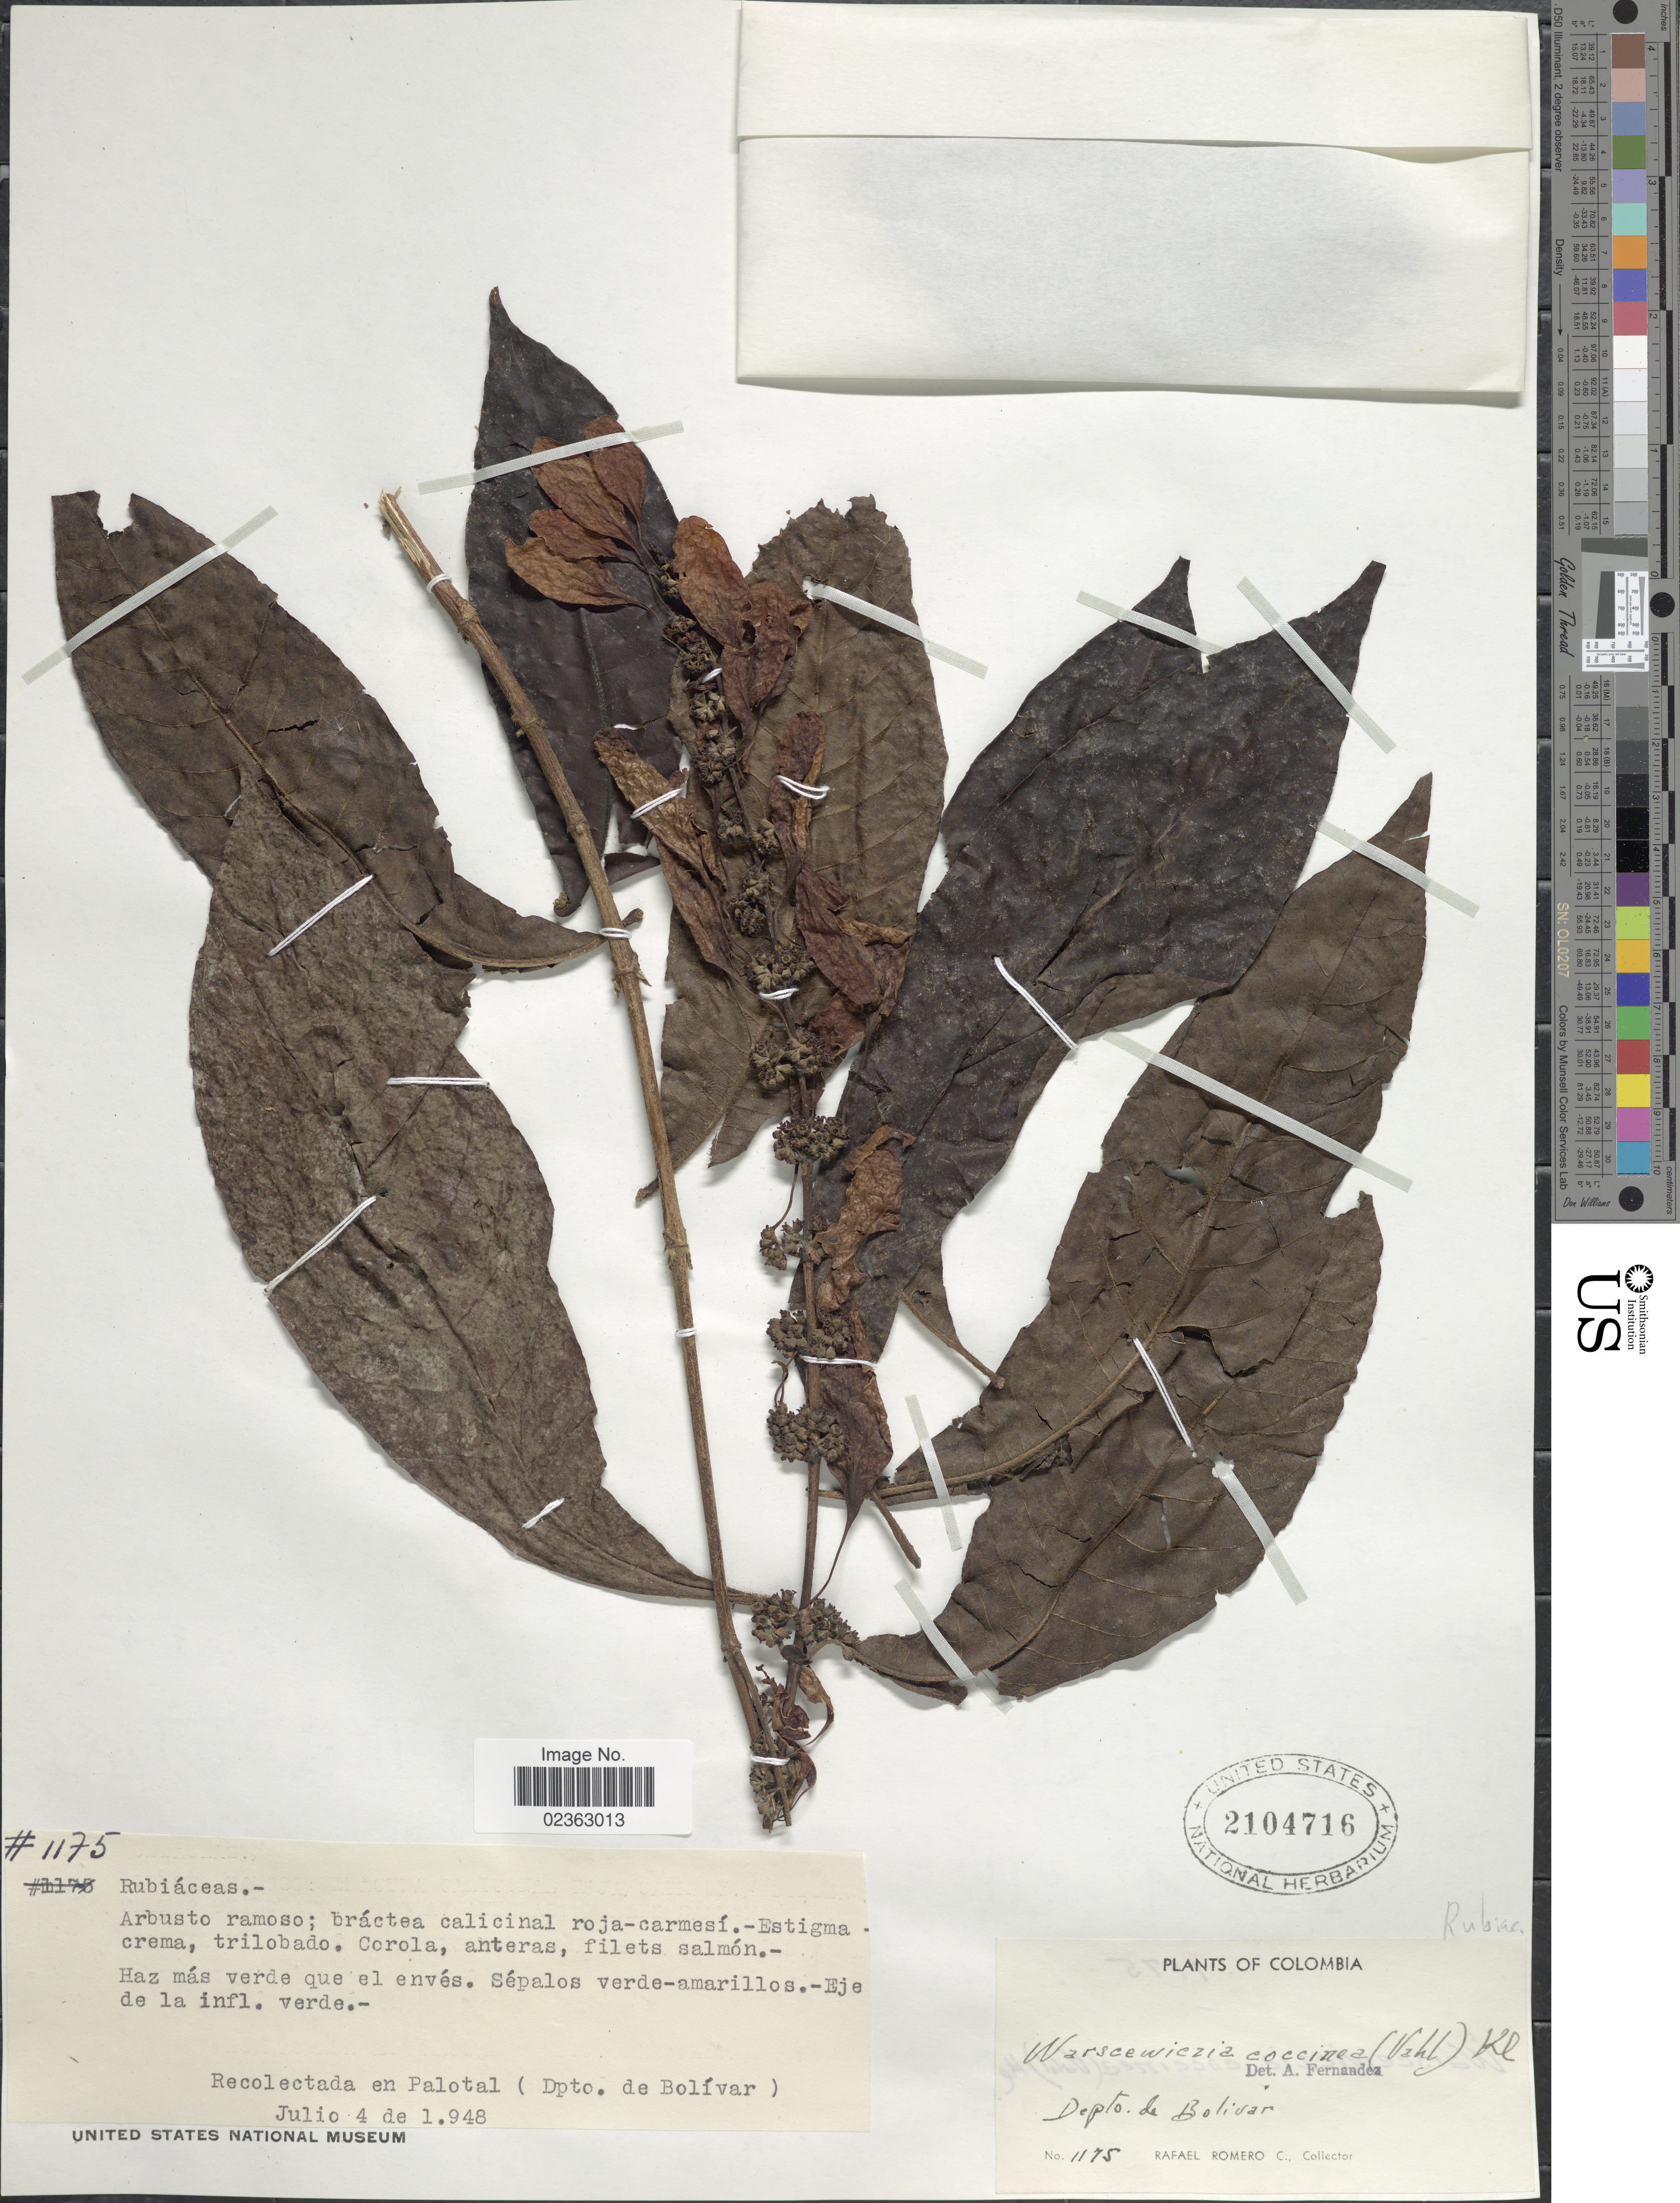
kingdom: Plantae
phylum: Tracheophyta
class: Magnoliopsida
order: Gentianales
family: Rubiaceae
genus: Warszewiczia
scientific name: Warszewiczia coccinea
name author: (Vahl) Klotzsch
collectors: R. Romero Castañeda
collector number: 1175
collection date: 1948-07-04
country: Colombia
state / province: Bolívar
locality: Recolectada en Palotal [unsure placement]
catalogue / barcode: US 2104716